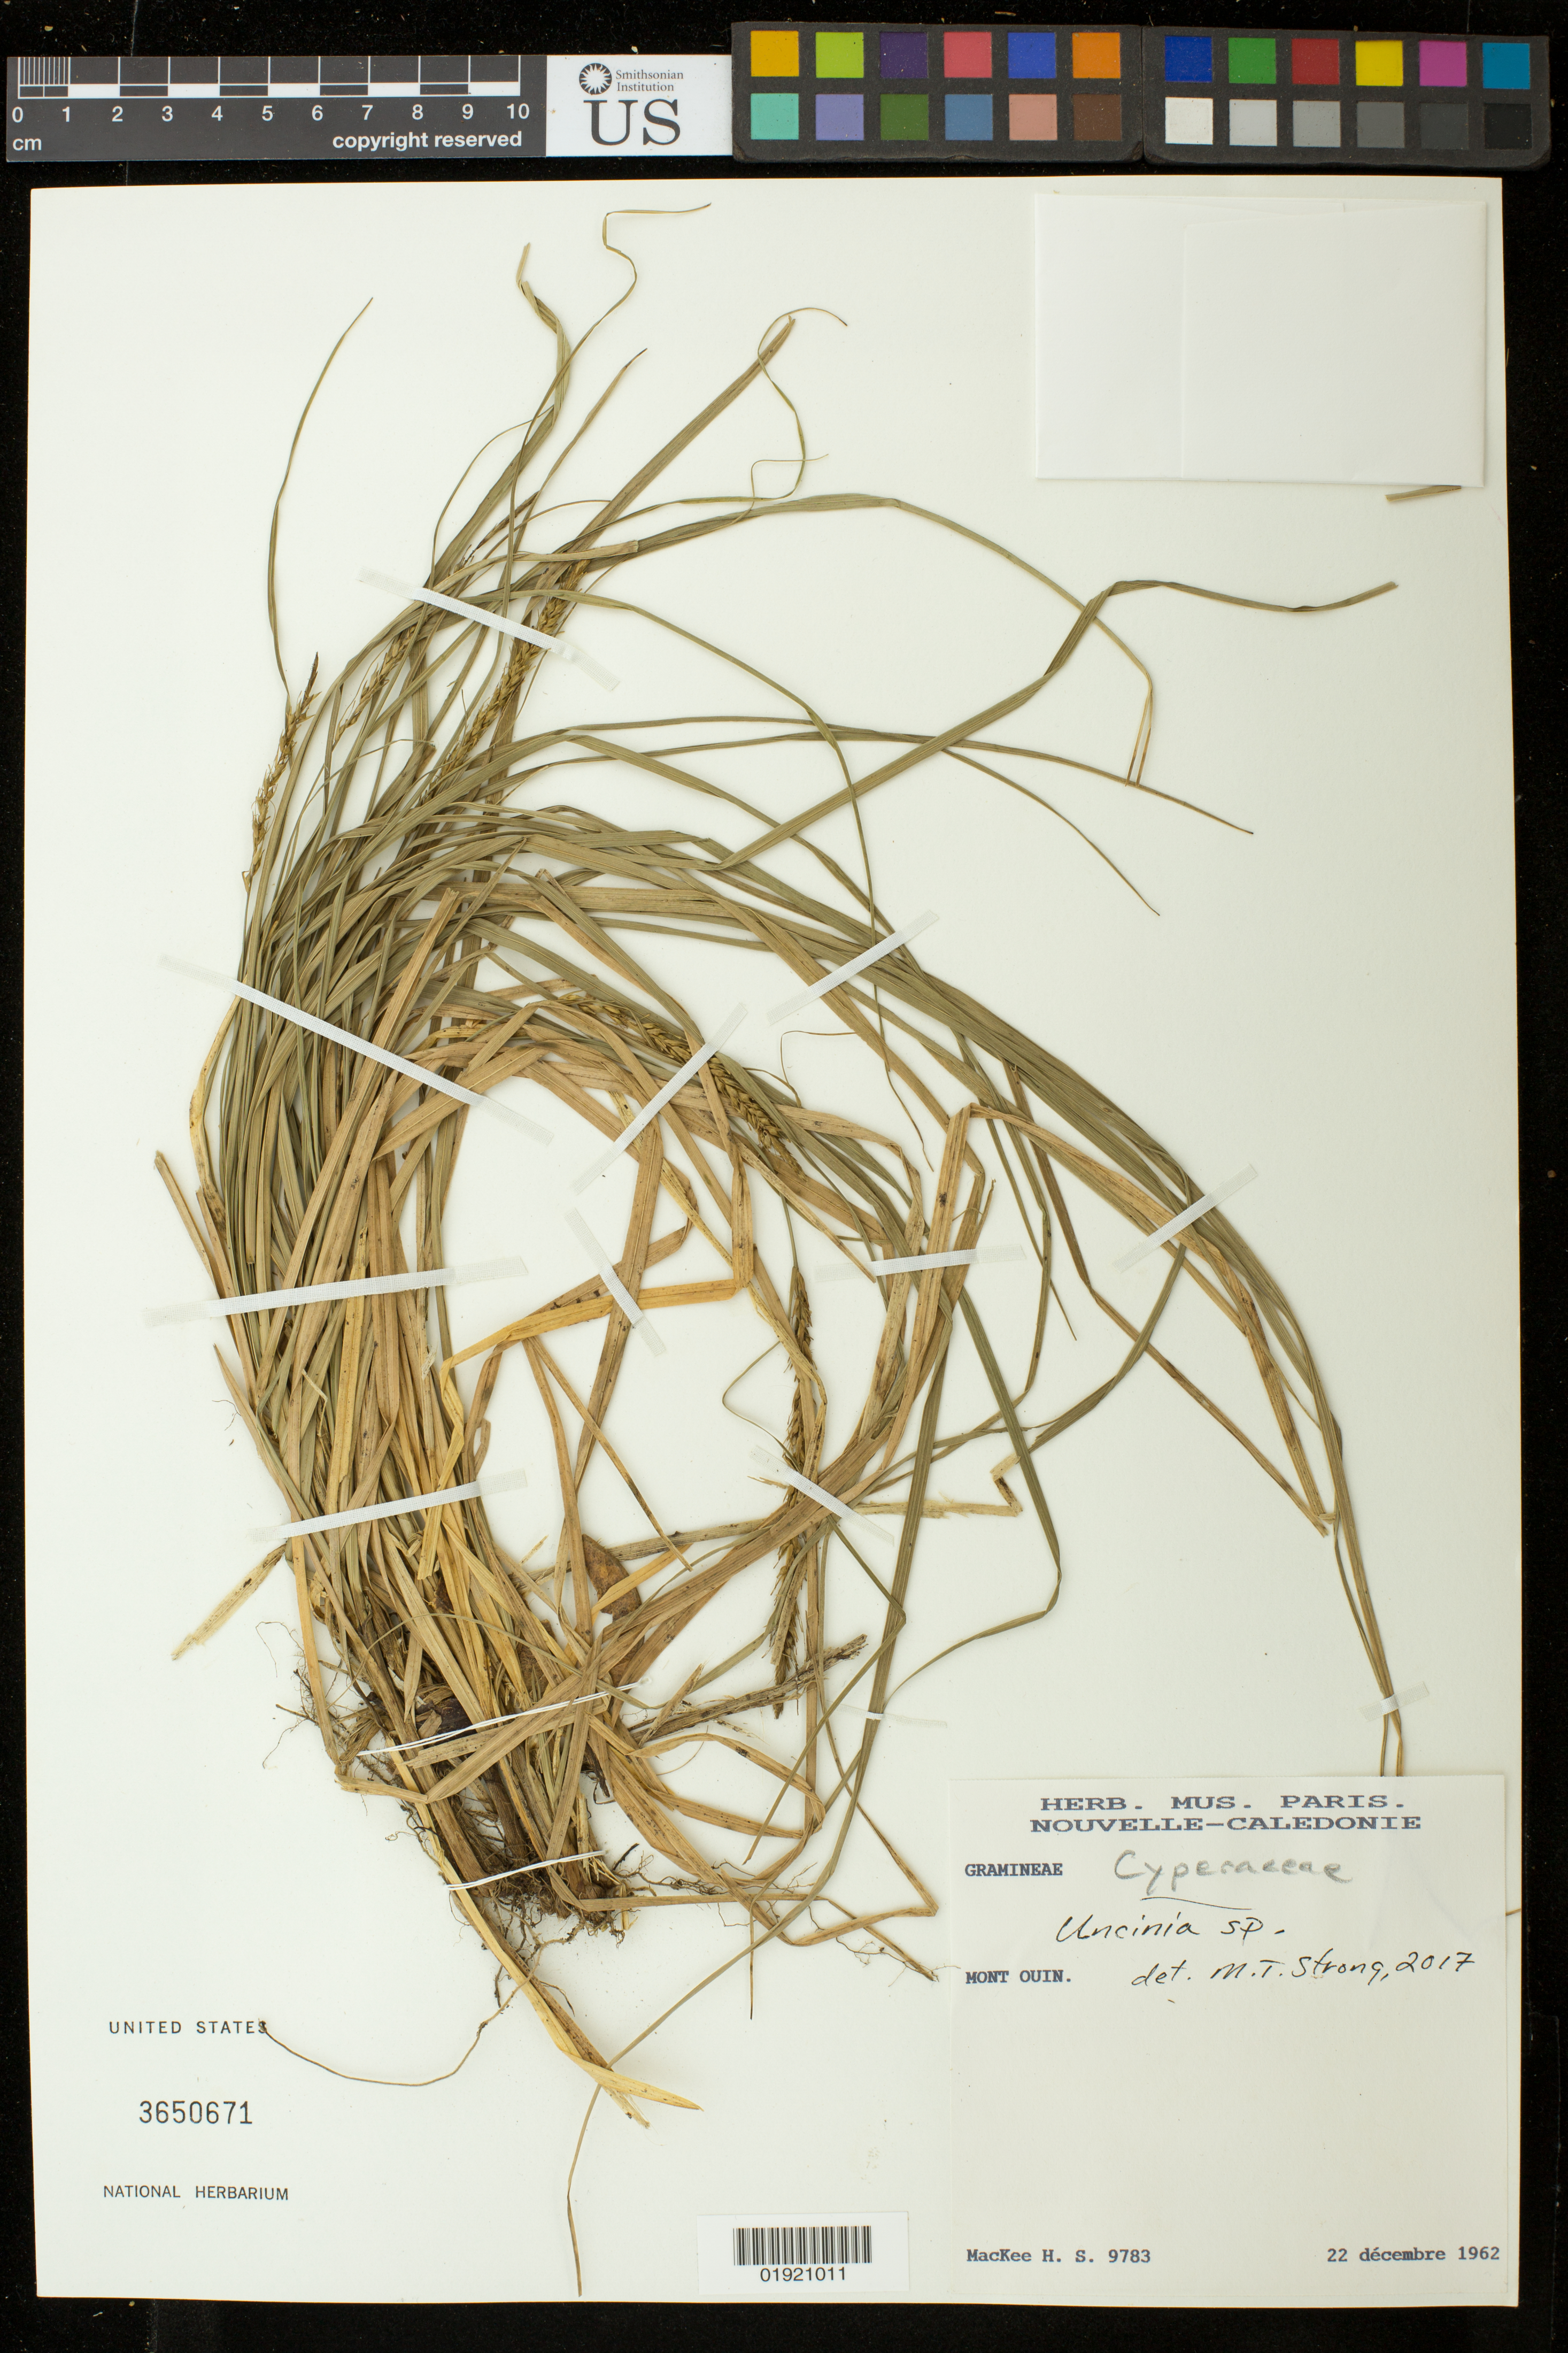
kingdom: Plantae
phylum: Tracheophyta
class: Liliopsida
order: Poales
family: Cyperaceae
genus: Carex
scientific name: Carex dawsonii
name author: (Hamlin) K.L. Wilson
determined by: Wilson, K. L.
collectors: H. S. MacKee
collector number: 9783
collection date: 1962-12-22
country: New Caledonia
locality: Mont Ouin.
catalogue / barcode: US 3650671